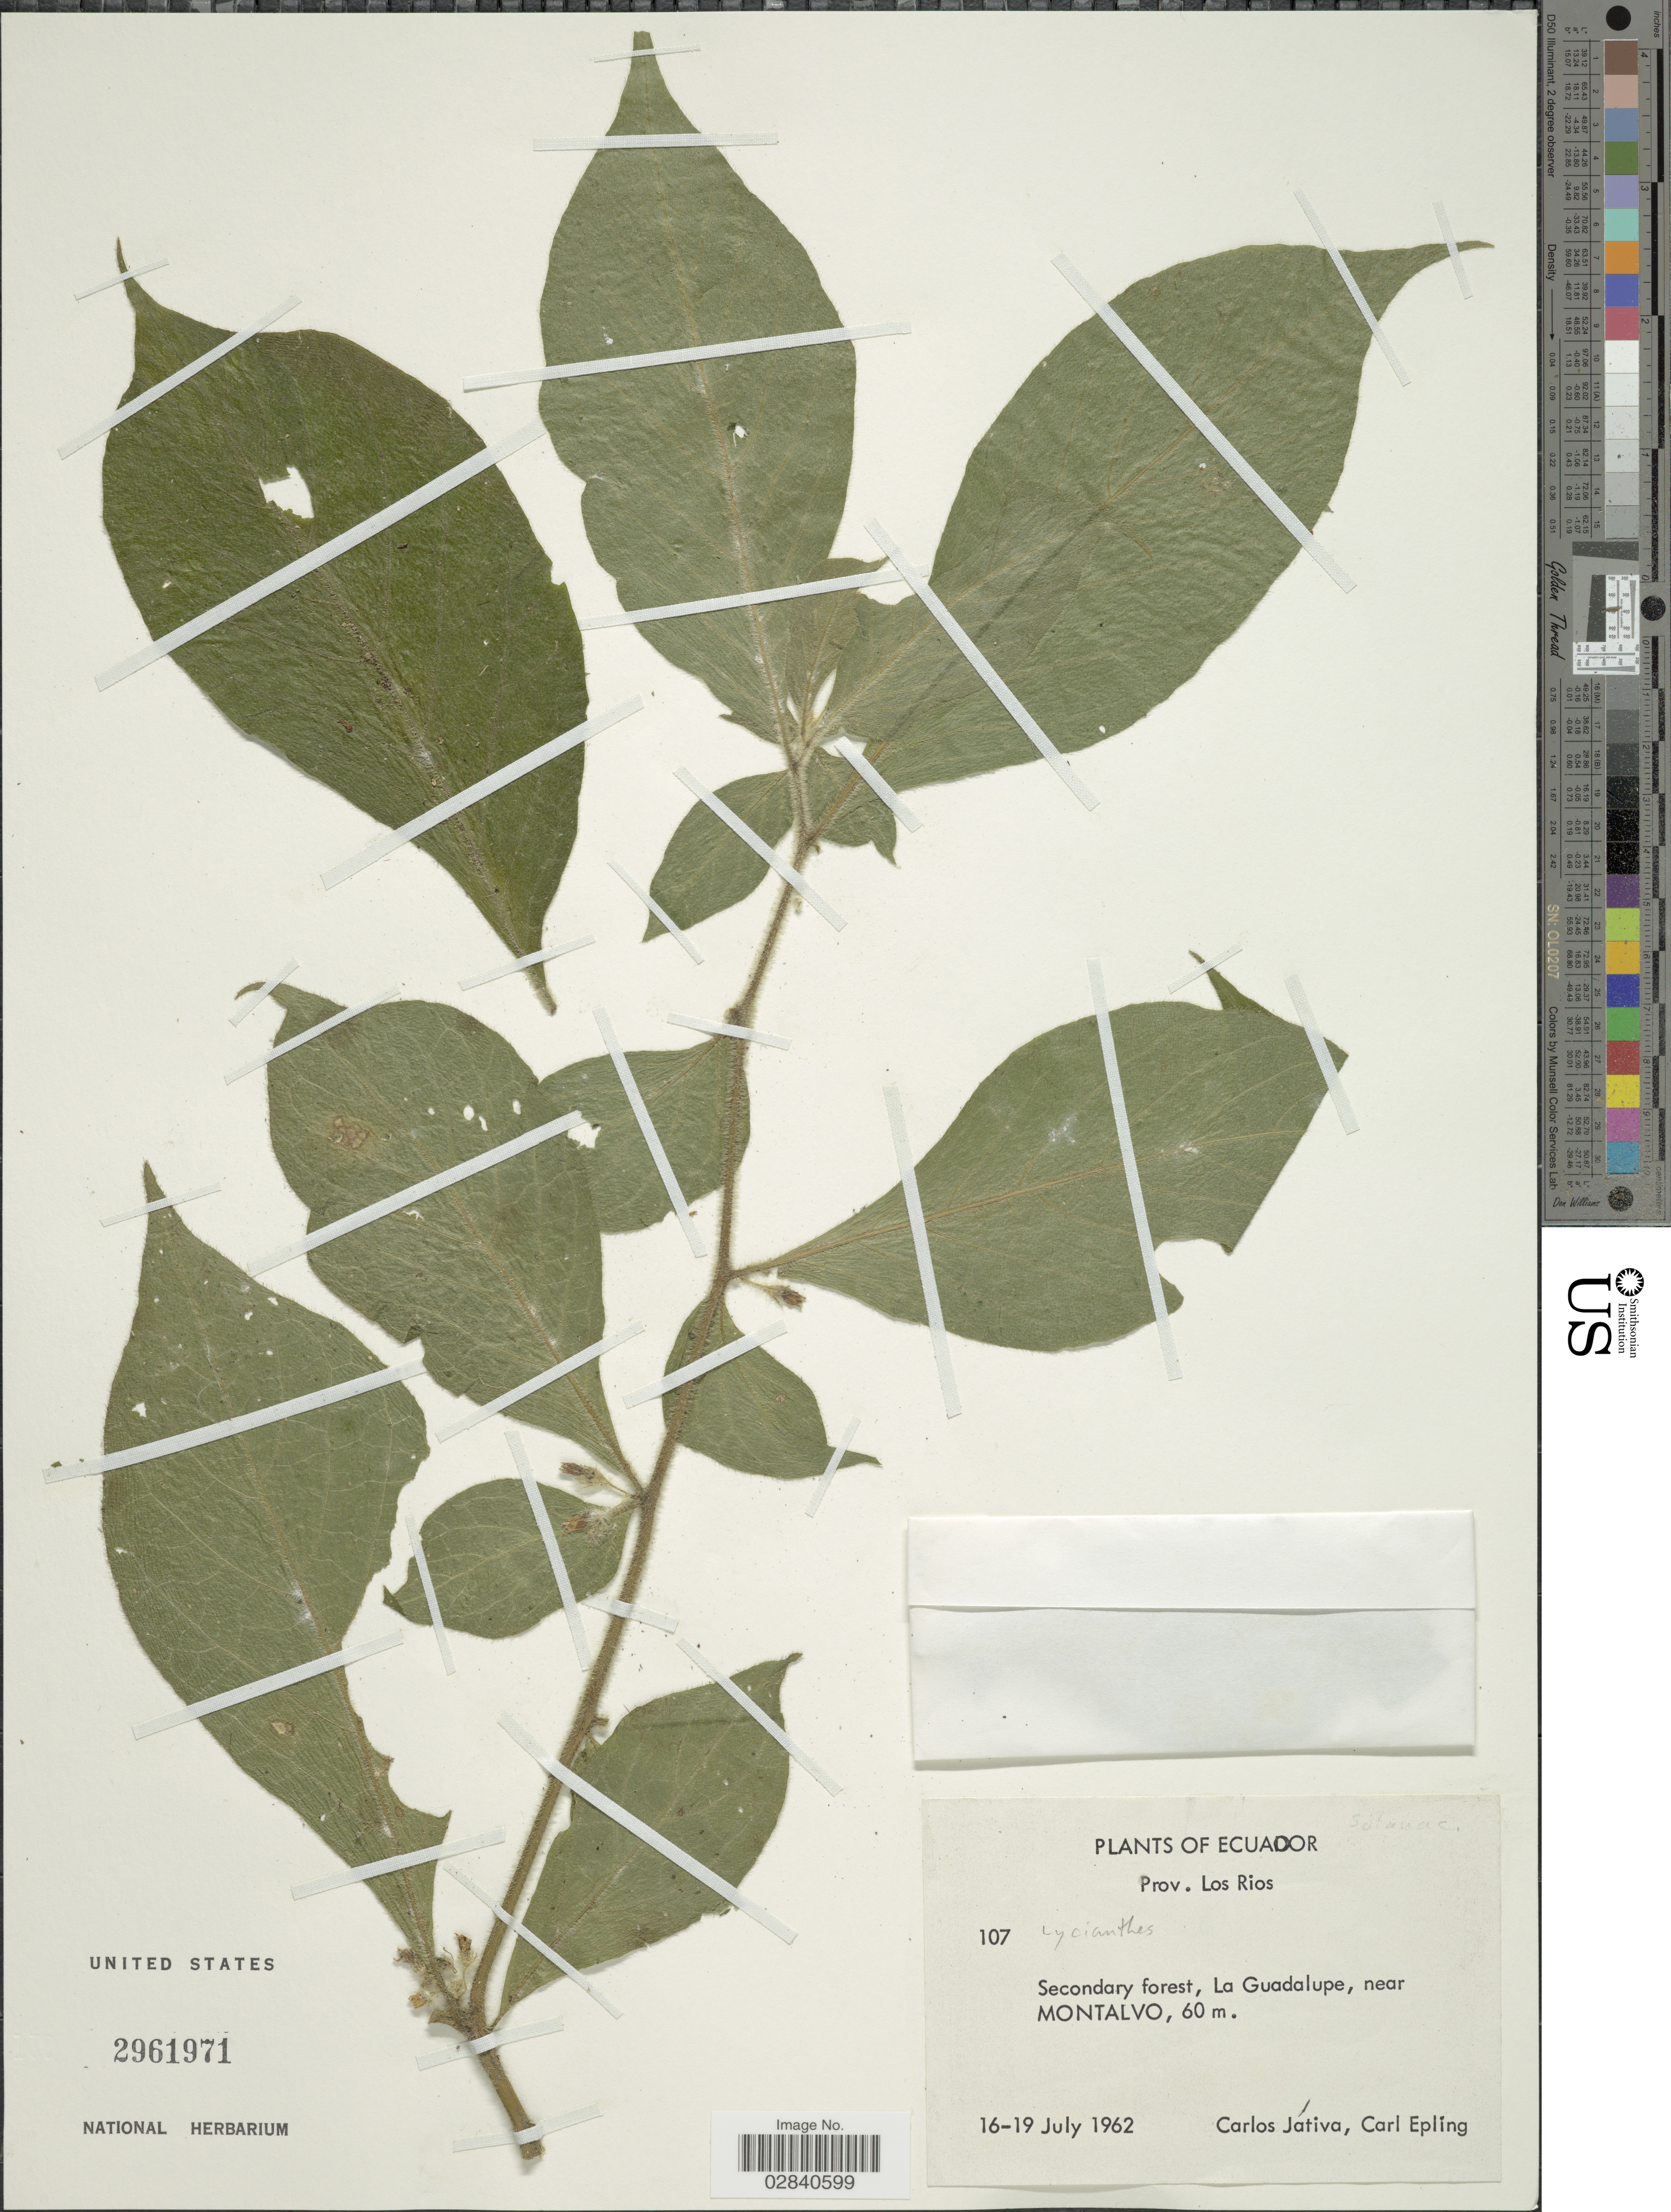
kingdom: Plantae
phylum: Tracheophyta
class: Magnoliopsida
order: Solanales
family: Solanaceae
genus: Lycianthes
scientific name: Lycianthes sp.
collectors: C. D. Játiva & C. C. Epling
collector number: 107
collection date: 1962-07-16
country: Ecuador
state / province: Los Ríos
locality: Prov. Los Rios, Secondary forest, La Guadalupe, near Montalvo.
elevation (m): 60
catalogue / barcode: US 2961971